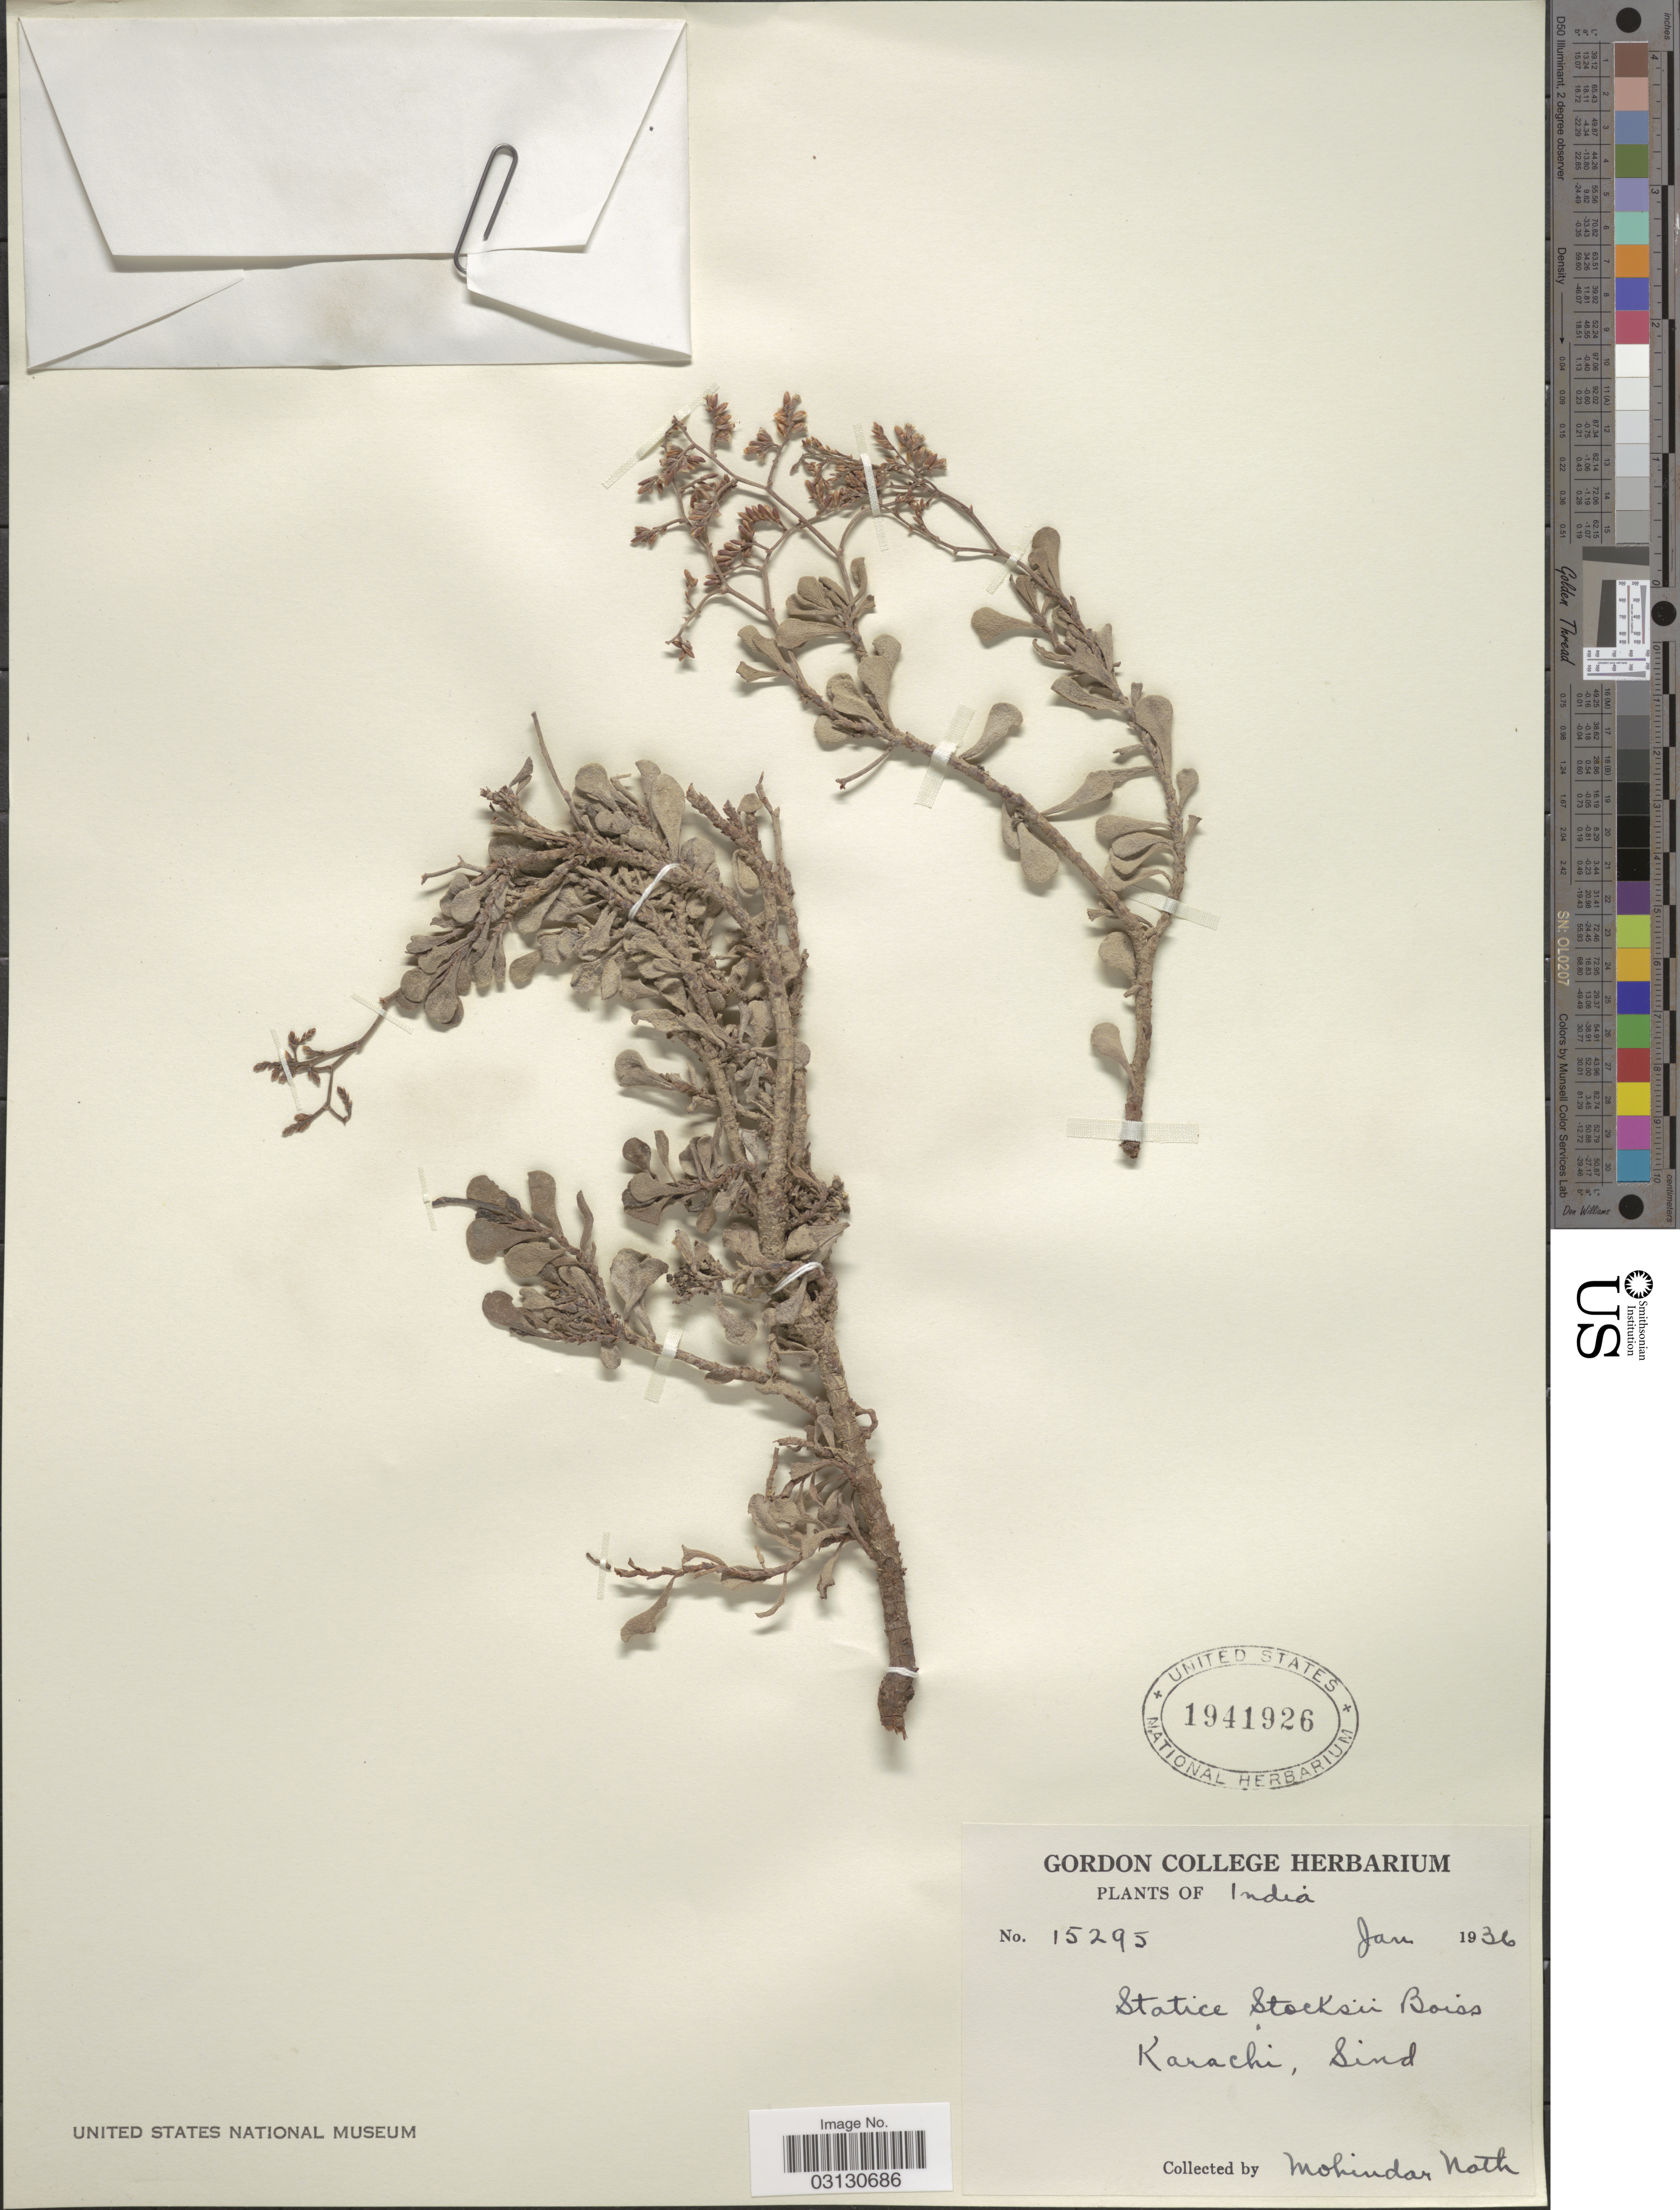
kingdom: Plantae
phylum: Tracheophyta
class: Magnoliopsida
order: Caryophyllales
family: Plumbaginaceae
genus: Limonium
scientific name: Limonium stocksii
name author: Kuntze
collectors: M. Nath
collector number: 15295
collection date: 1936-01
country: Pakistan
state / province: Sindh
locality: Karachi, Sind.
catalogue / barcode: US 1941926